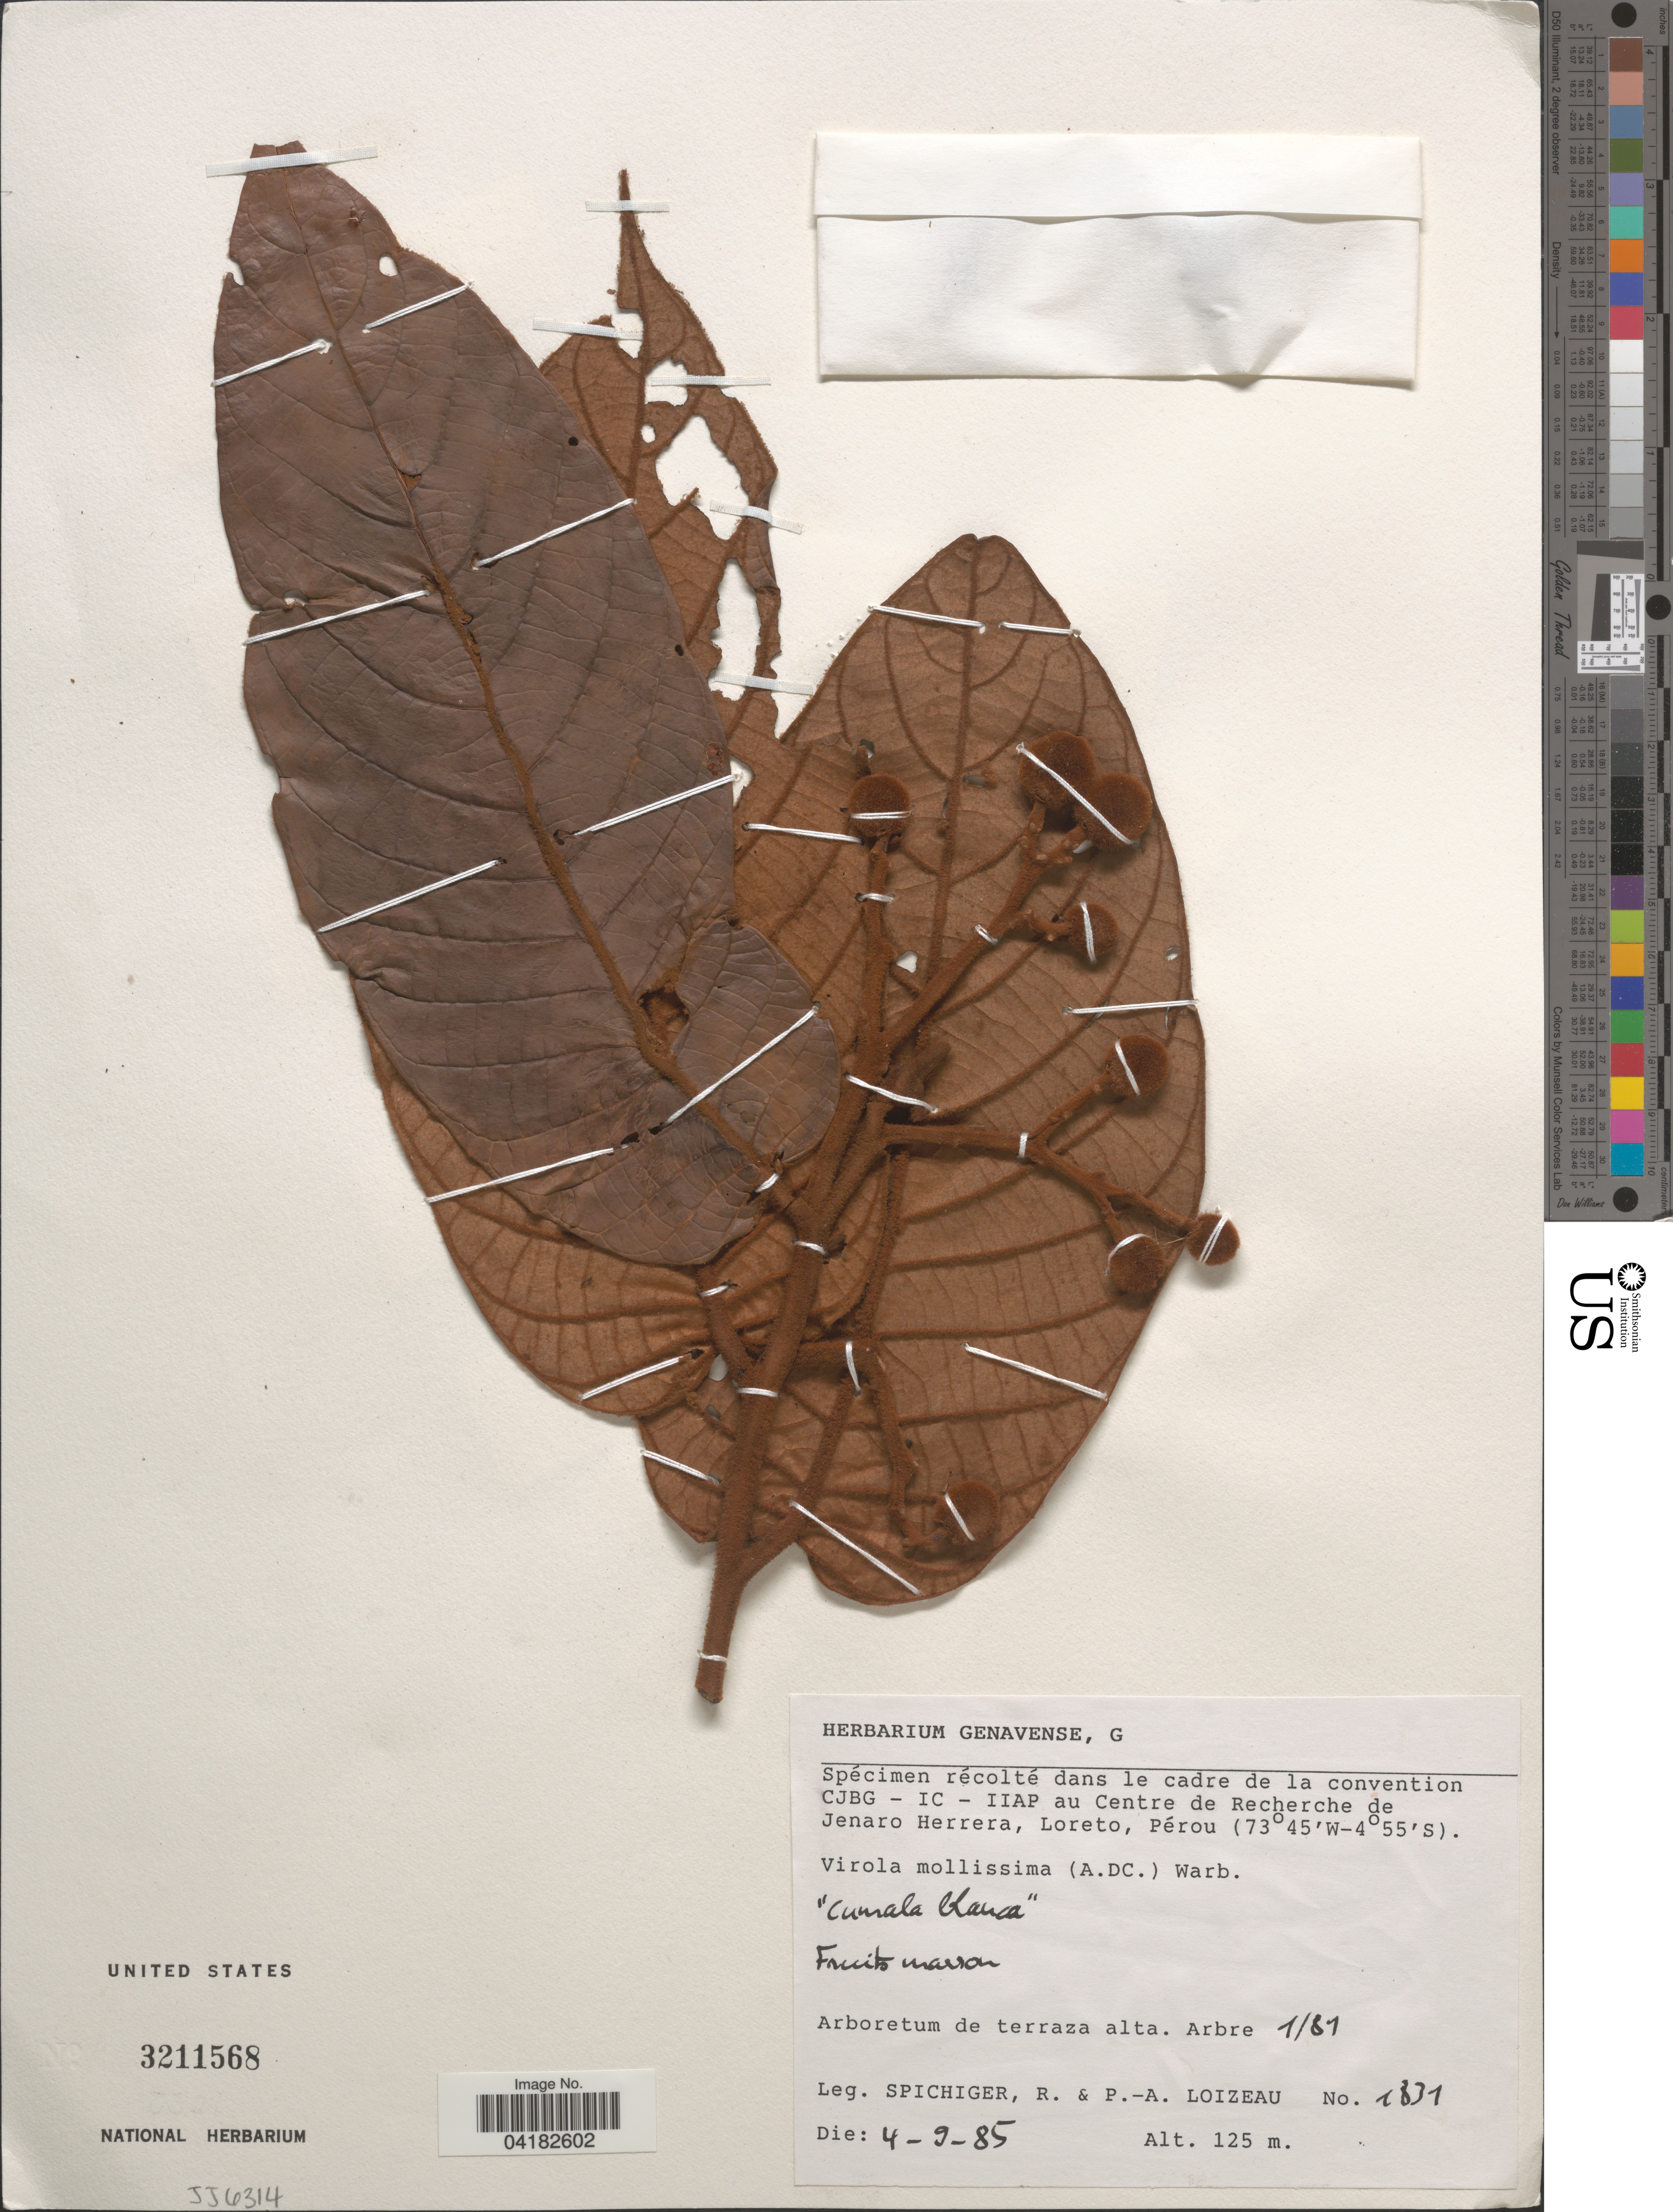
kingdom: Plantae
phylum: Tracheophyta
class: Magnoliopsida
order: Magnoliales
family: Myristicaceae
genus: Virola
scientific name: Virola mollissima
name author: Warb.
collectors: R. Spichiger & P. Loizeau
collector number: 1831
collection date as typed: Transcribed d/m/y: /1/81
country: Peru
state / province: Loreto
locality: Dans la cadre de la convention CJBG - IC - IIAP au Centre de Recherche de Jenaro Herrera, Loreto, Pérou.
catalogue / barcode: US 3211568